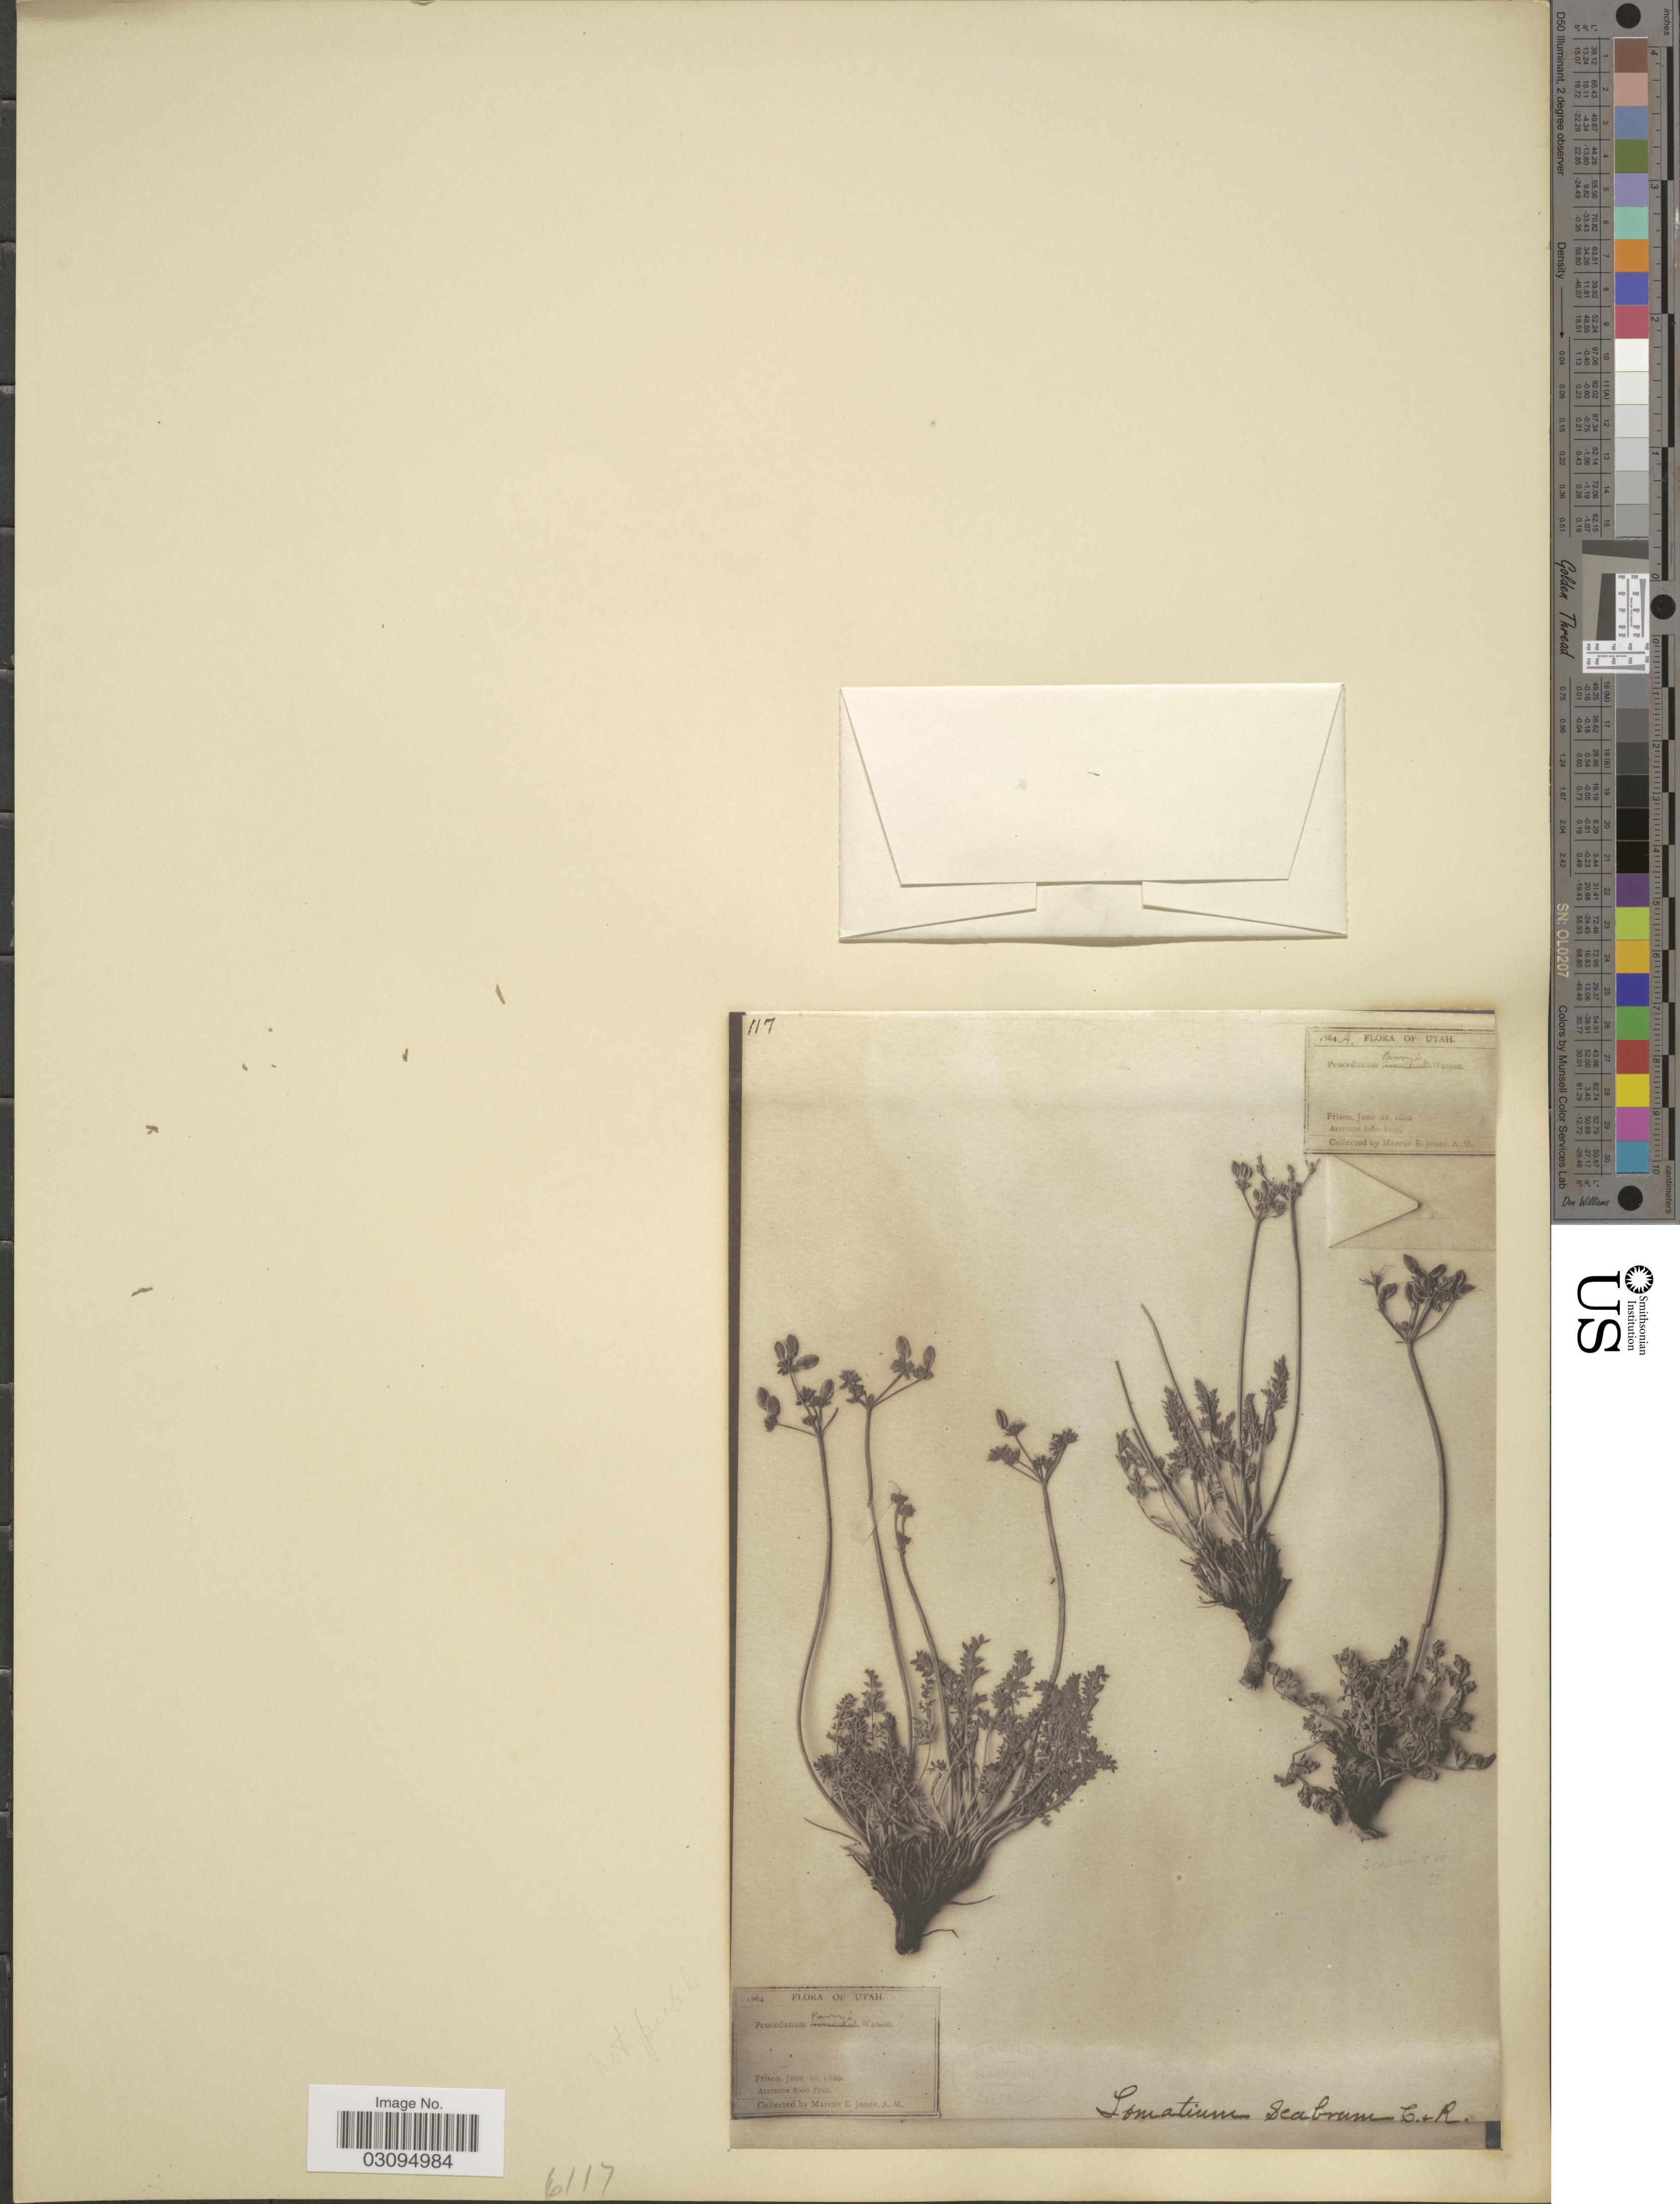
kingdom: Plantae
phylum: Tracheophyta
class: Magnoliopsida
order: Apiales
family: Apiaceae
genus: Lomatium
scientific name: Lomatium scabrum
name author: (J.M. Coult. & Rose) Mathias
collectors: M. E. Jones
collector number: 1864A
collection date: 1880-06-27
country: United States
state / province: Utah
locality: Frisco.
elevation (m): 2438